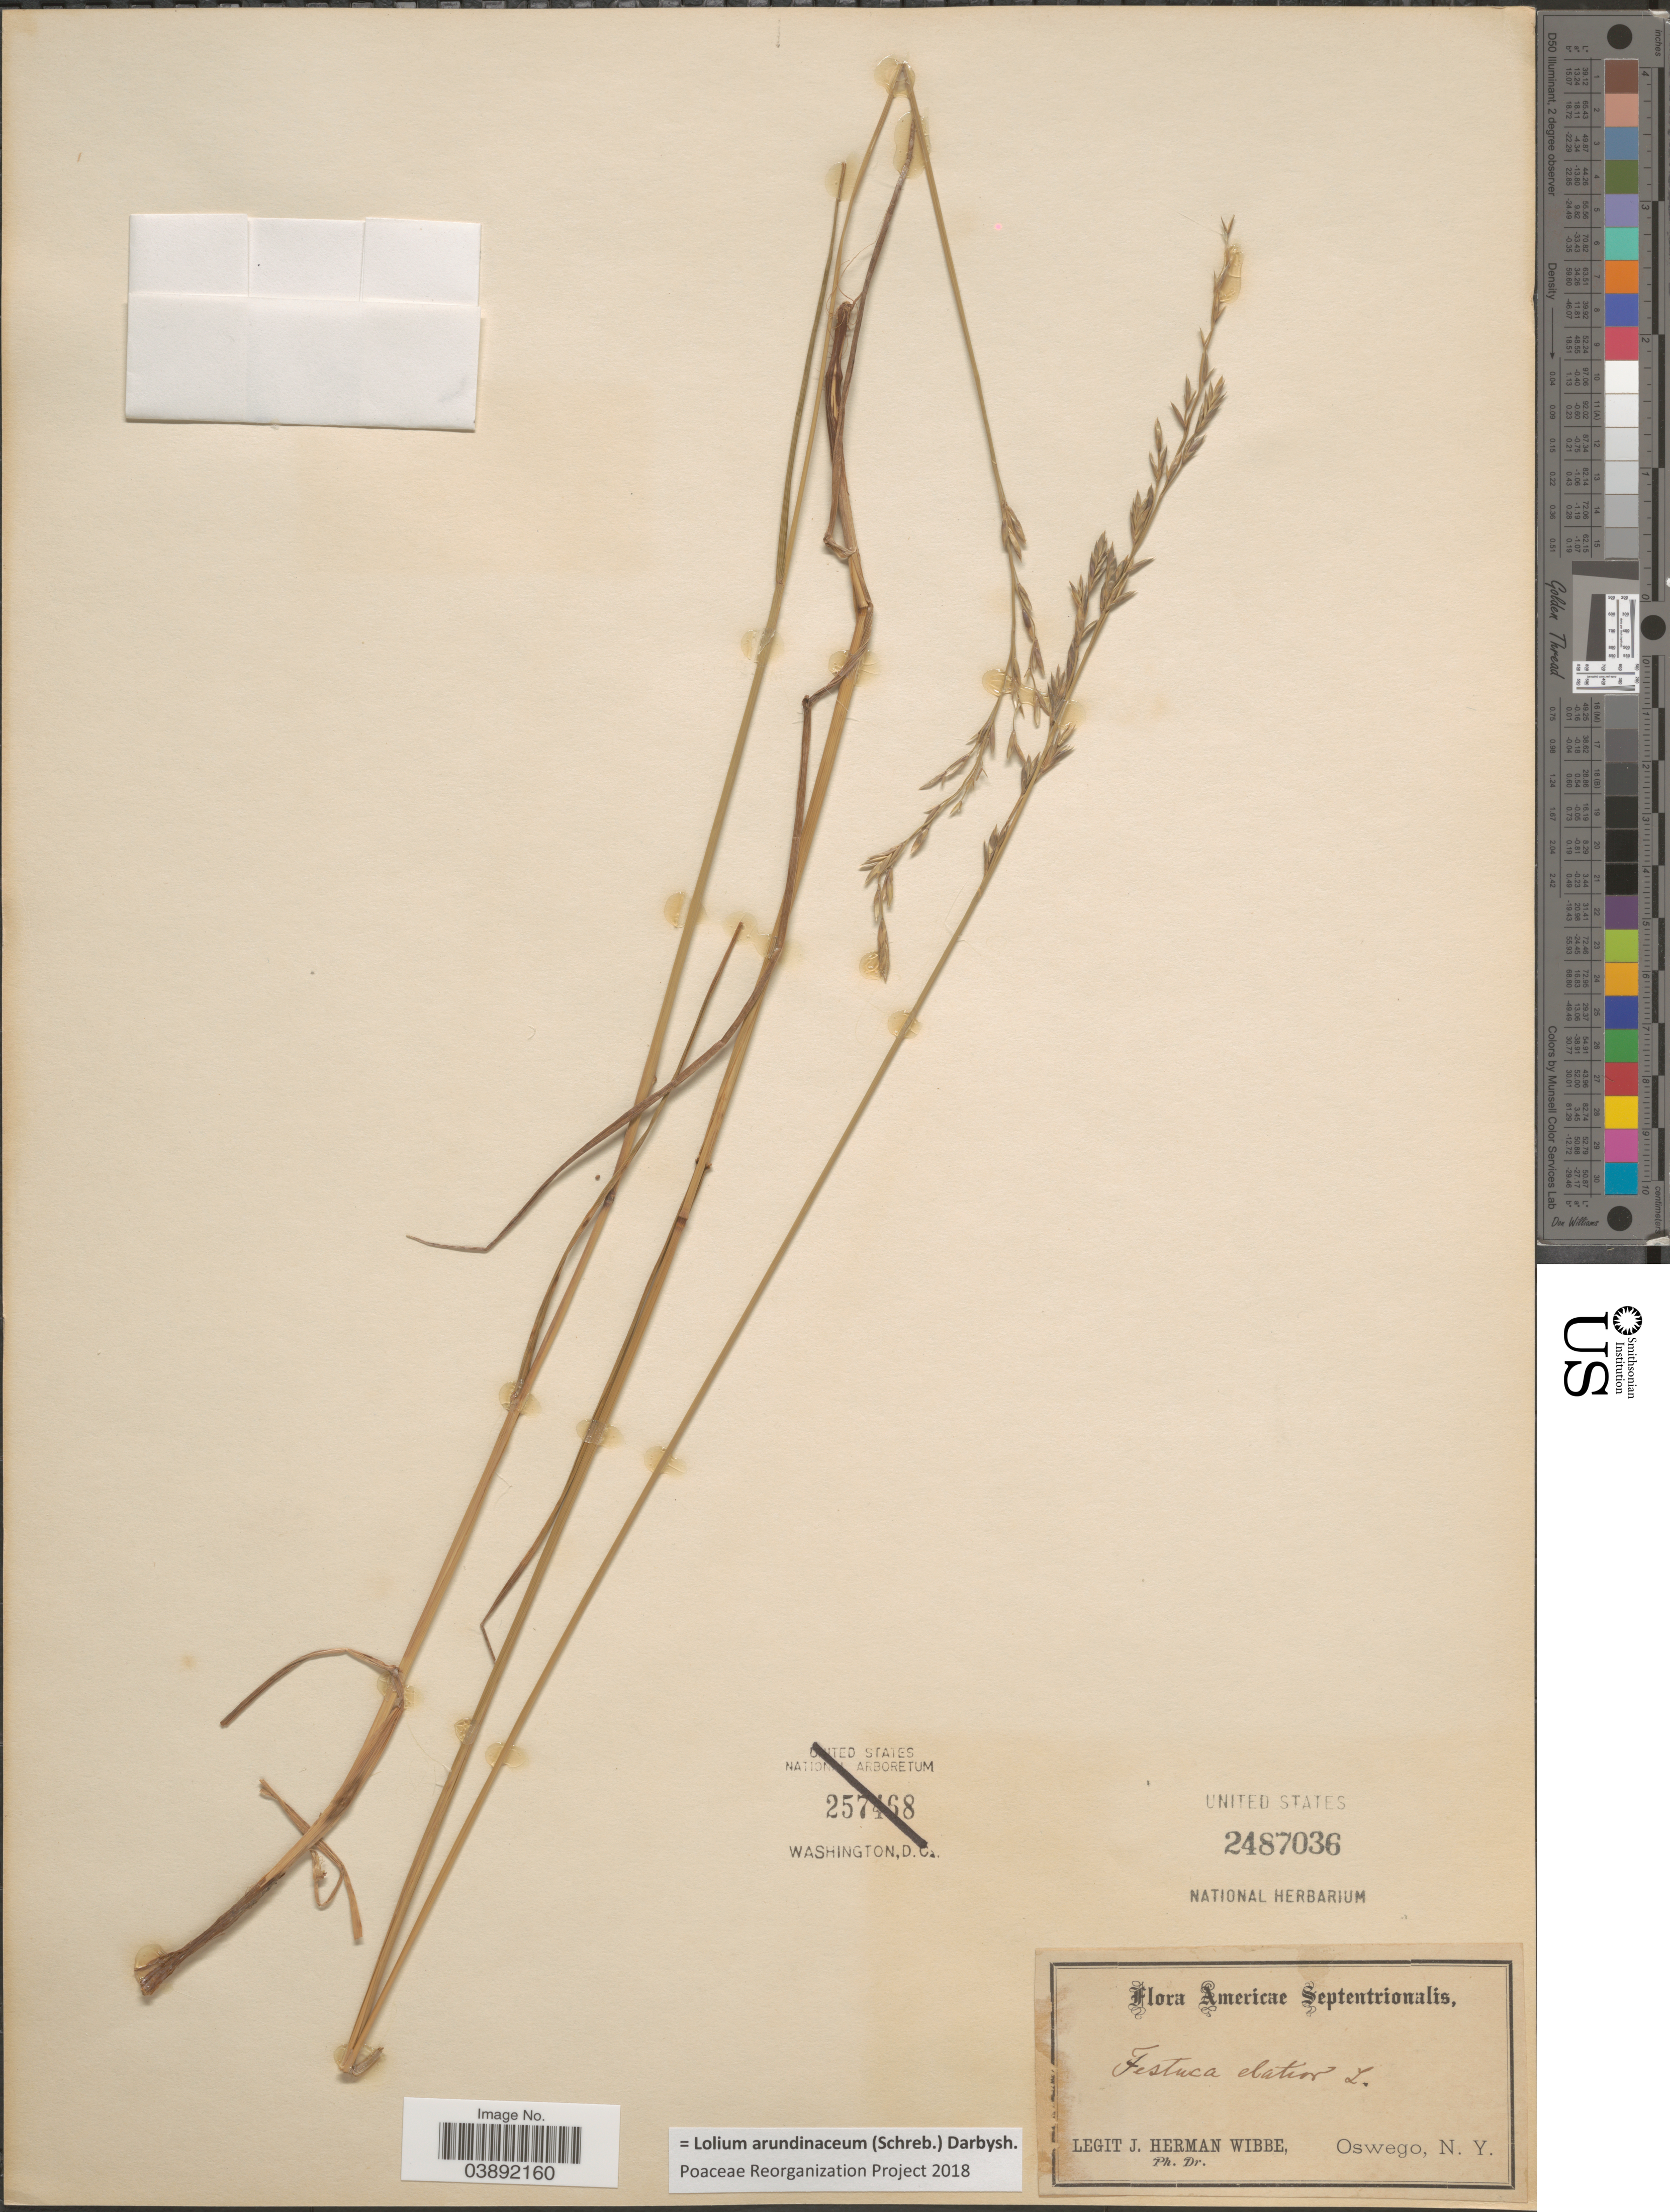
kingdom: Plantae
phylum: Tracheophyta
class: Liliopsida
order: Poales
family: Poaceae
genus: Lolium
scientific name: Lolium arundinaceum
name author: (Schreb.) Darbysh.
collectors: J. Wibbe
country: United States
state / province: New York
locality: Americae Septentrionalis. Oswego.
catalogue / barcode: US 2487036